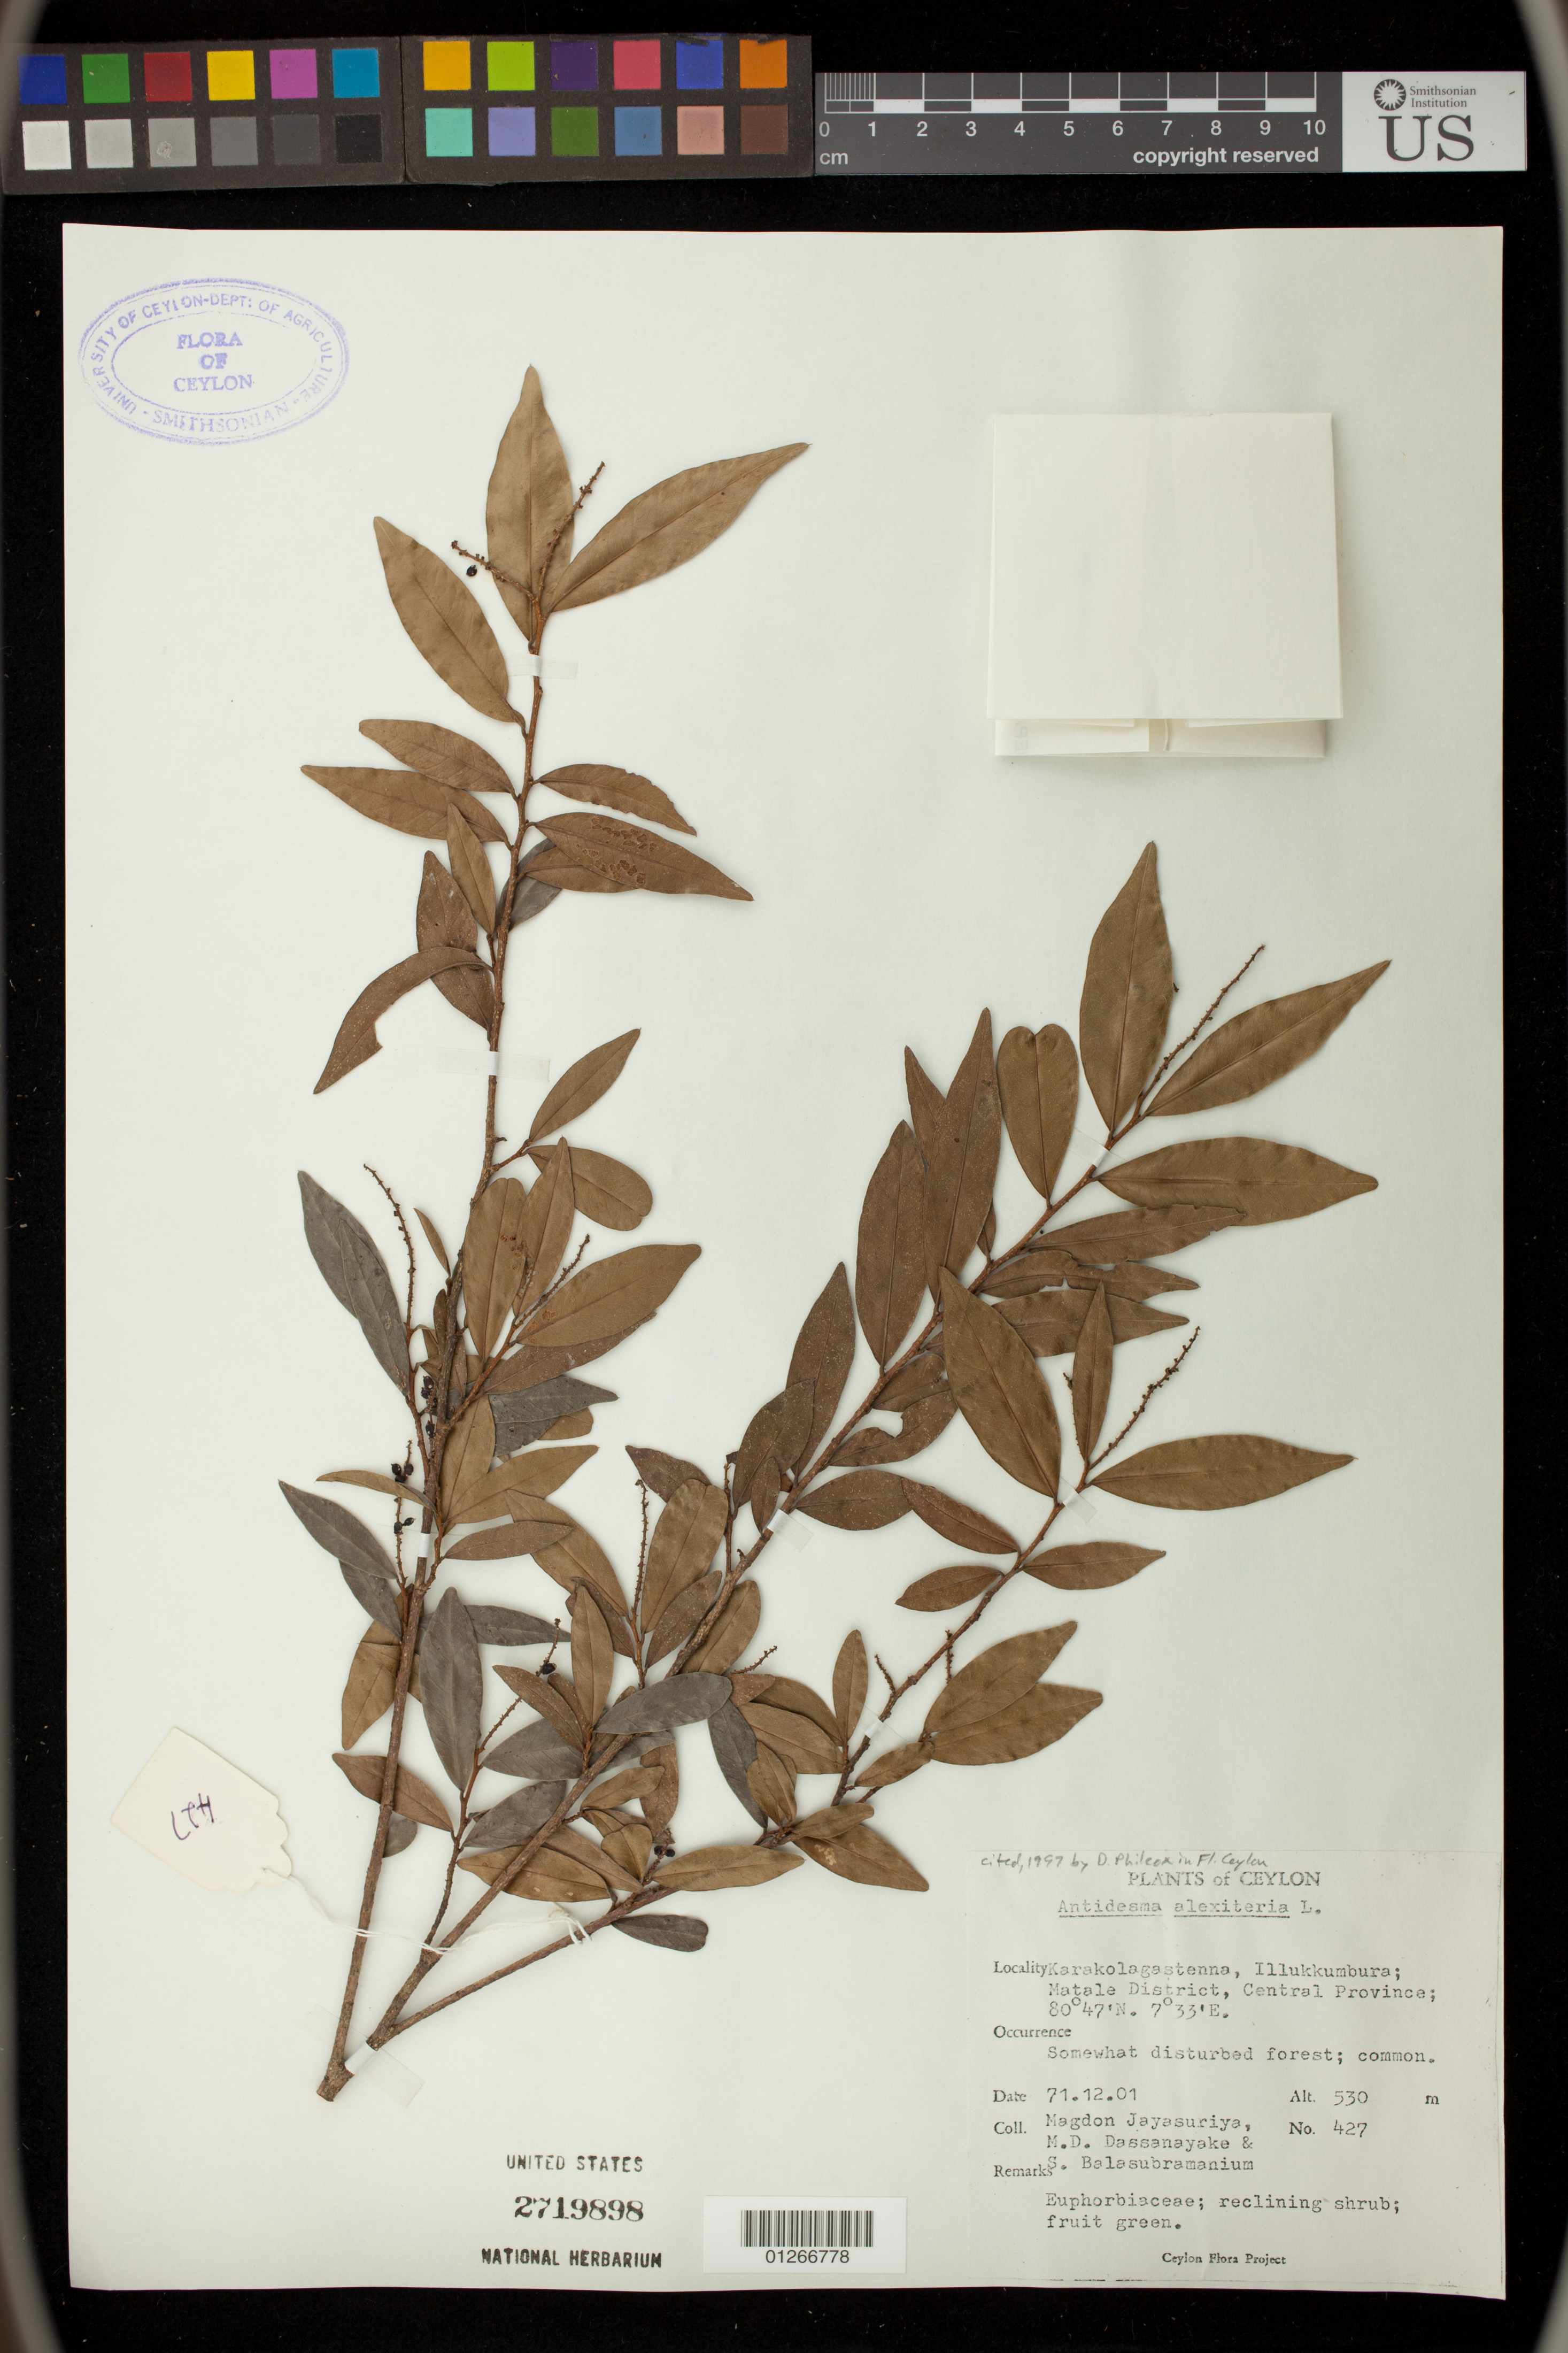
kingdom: Plantae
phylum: Tracheophyta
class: Magnoliopsida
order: Malpighiales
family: Phyllanthaceae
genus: Antidesma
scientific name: Antidesma alexiteria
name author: L.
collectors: M. Jayasuriya, M. Dassanayake & S. Balasubramanium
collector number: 427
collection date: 1971-12-01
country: Sri Lanka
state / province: Central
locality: Karakolagastenna, Illukkumbura; Matale District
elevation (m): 530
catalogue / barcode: US 2719898